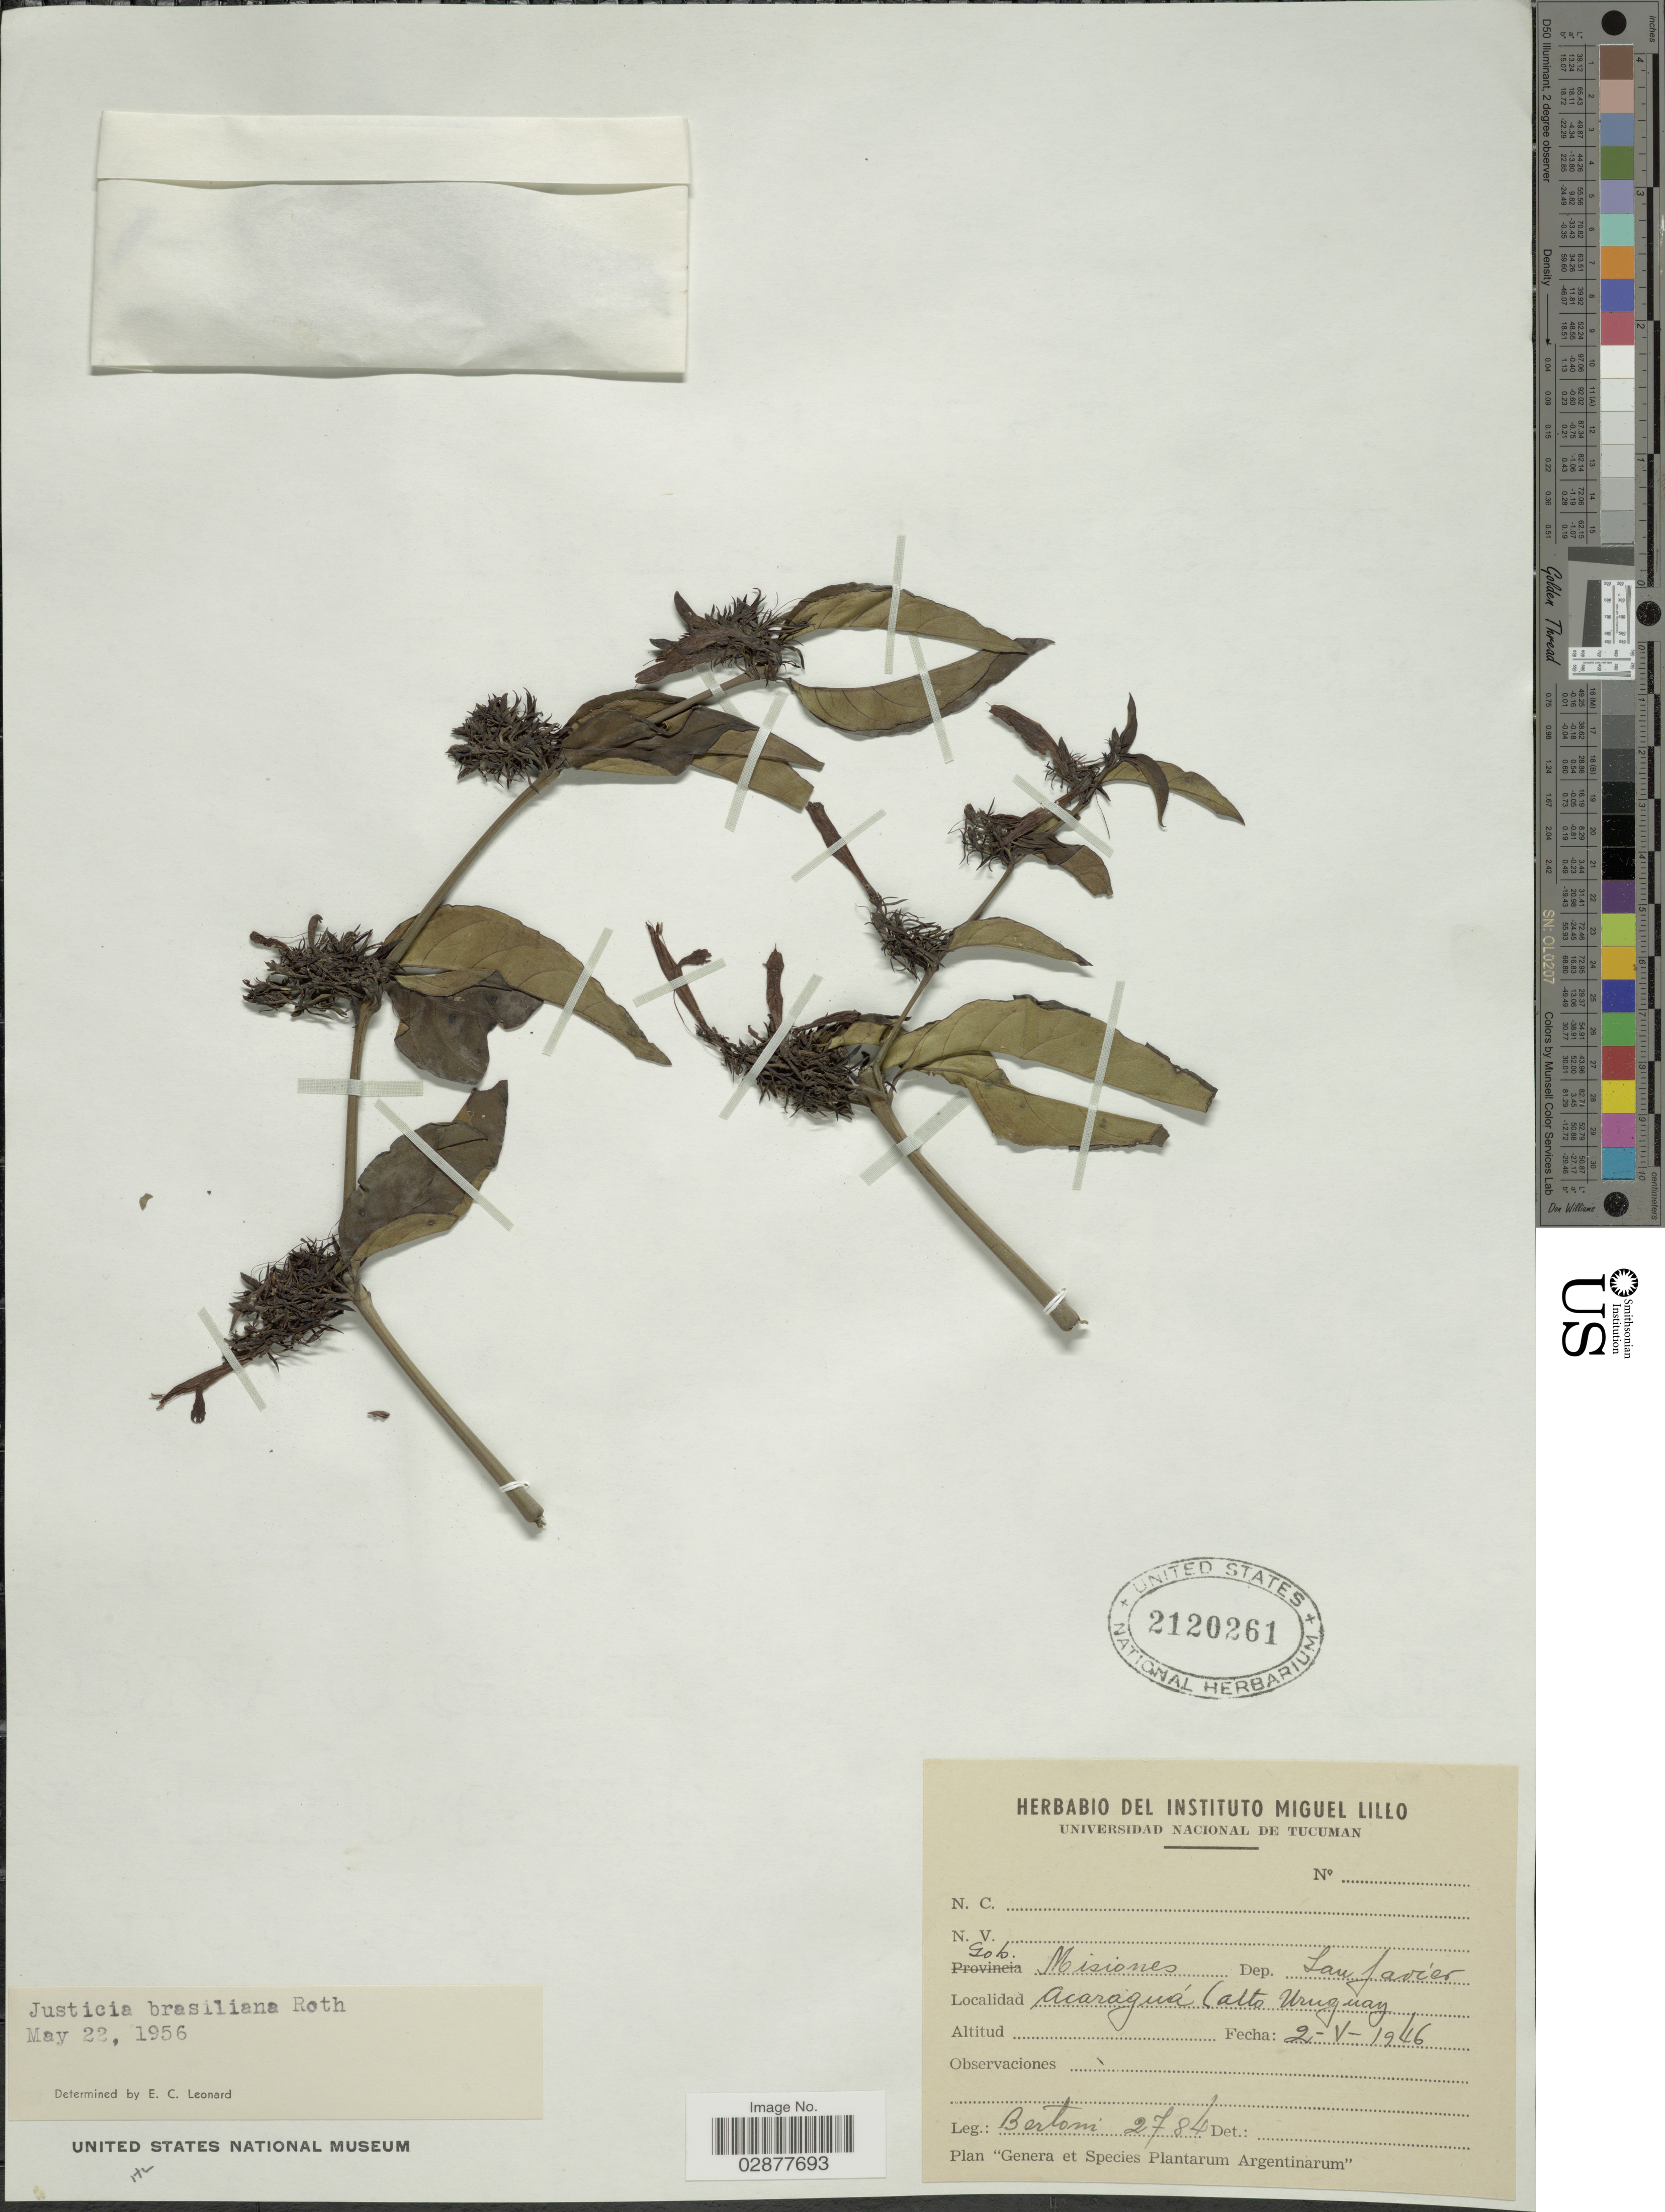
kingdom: Plantae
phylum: Tracheophyta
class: Magnoliopsida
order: Lamiales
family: Acanthaceae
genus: Justicia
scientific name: Justicia brasiliana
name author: Roth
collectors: -- Bertoni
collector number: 2784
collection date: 1946-05-02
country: Argentina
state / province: Misiones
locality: Gob. Misiones, Dep. San Javier. Acaraguá (alto Uruguay.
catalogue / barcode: US 2120261